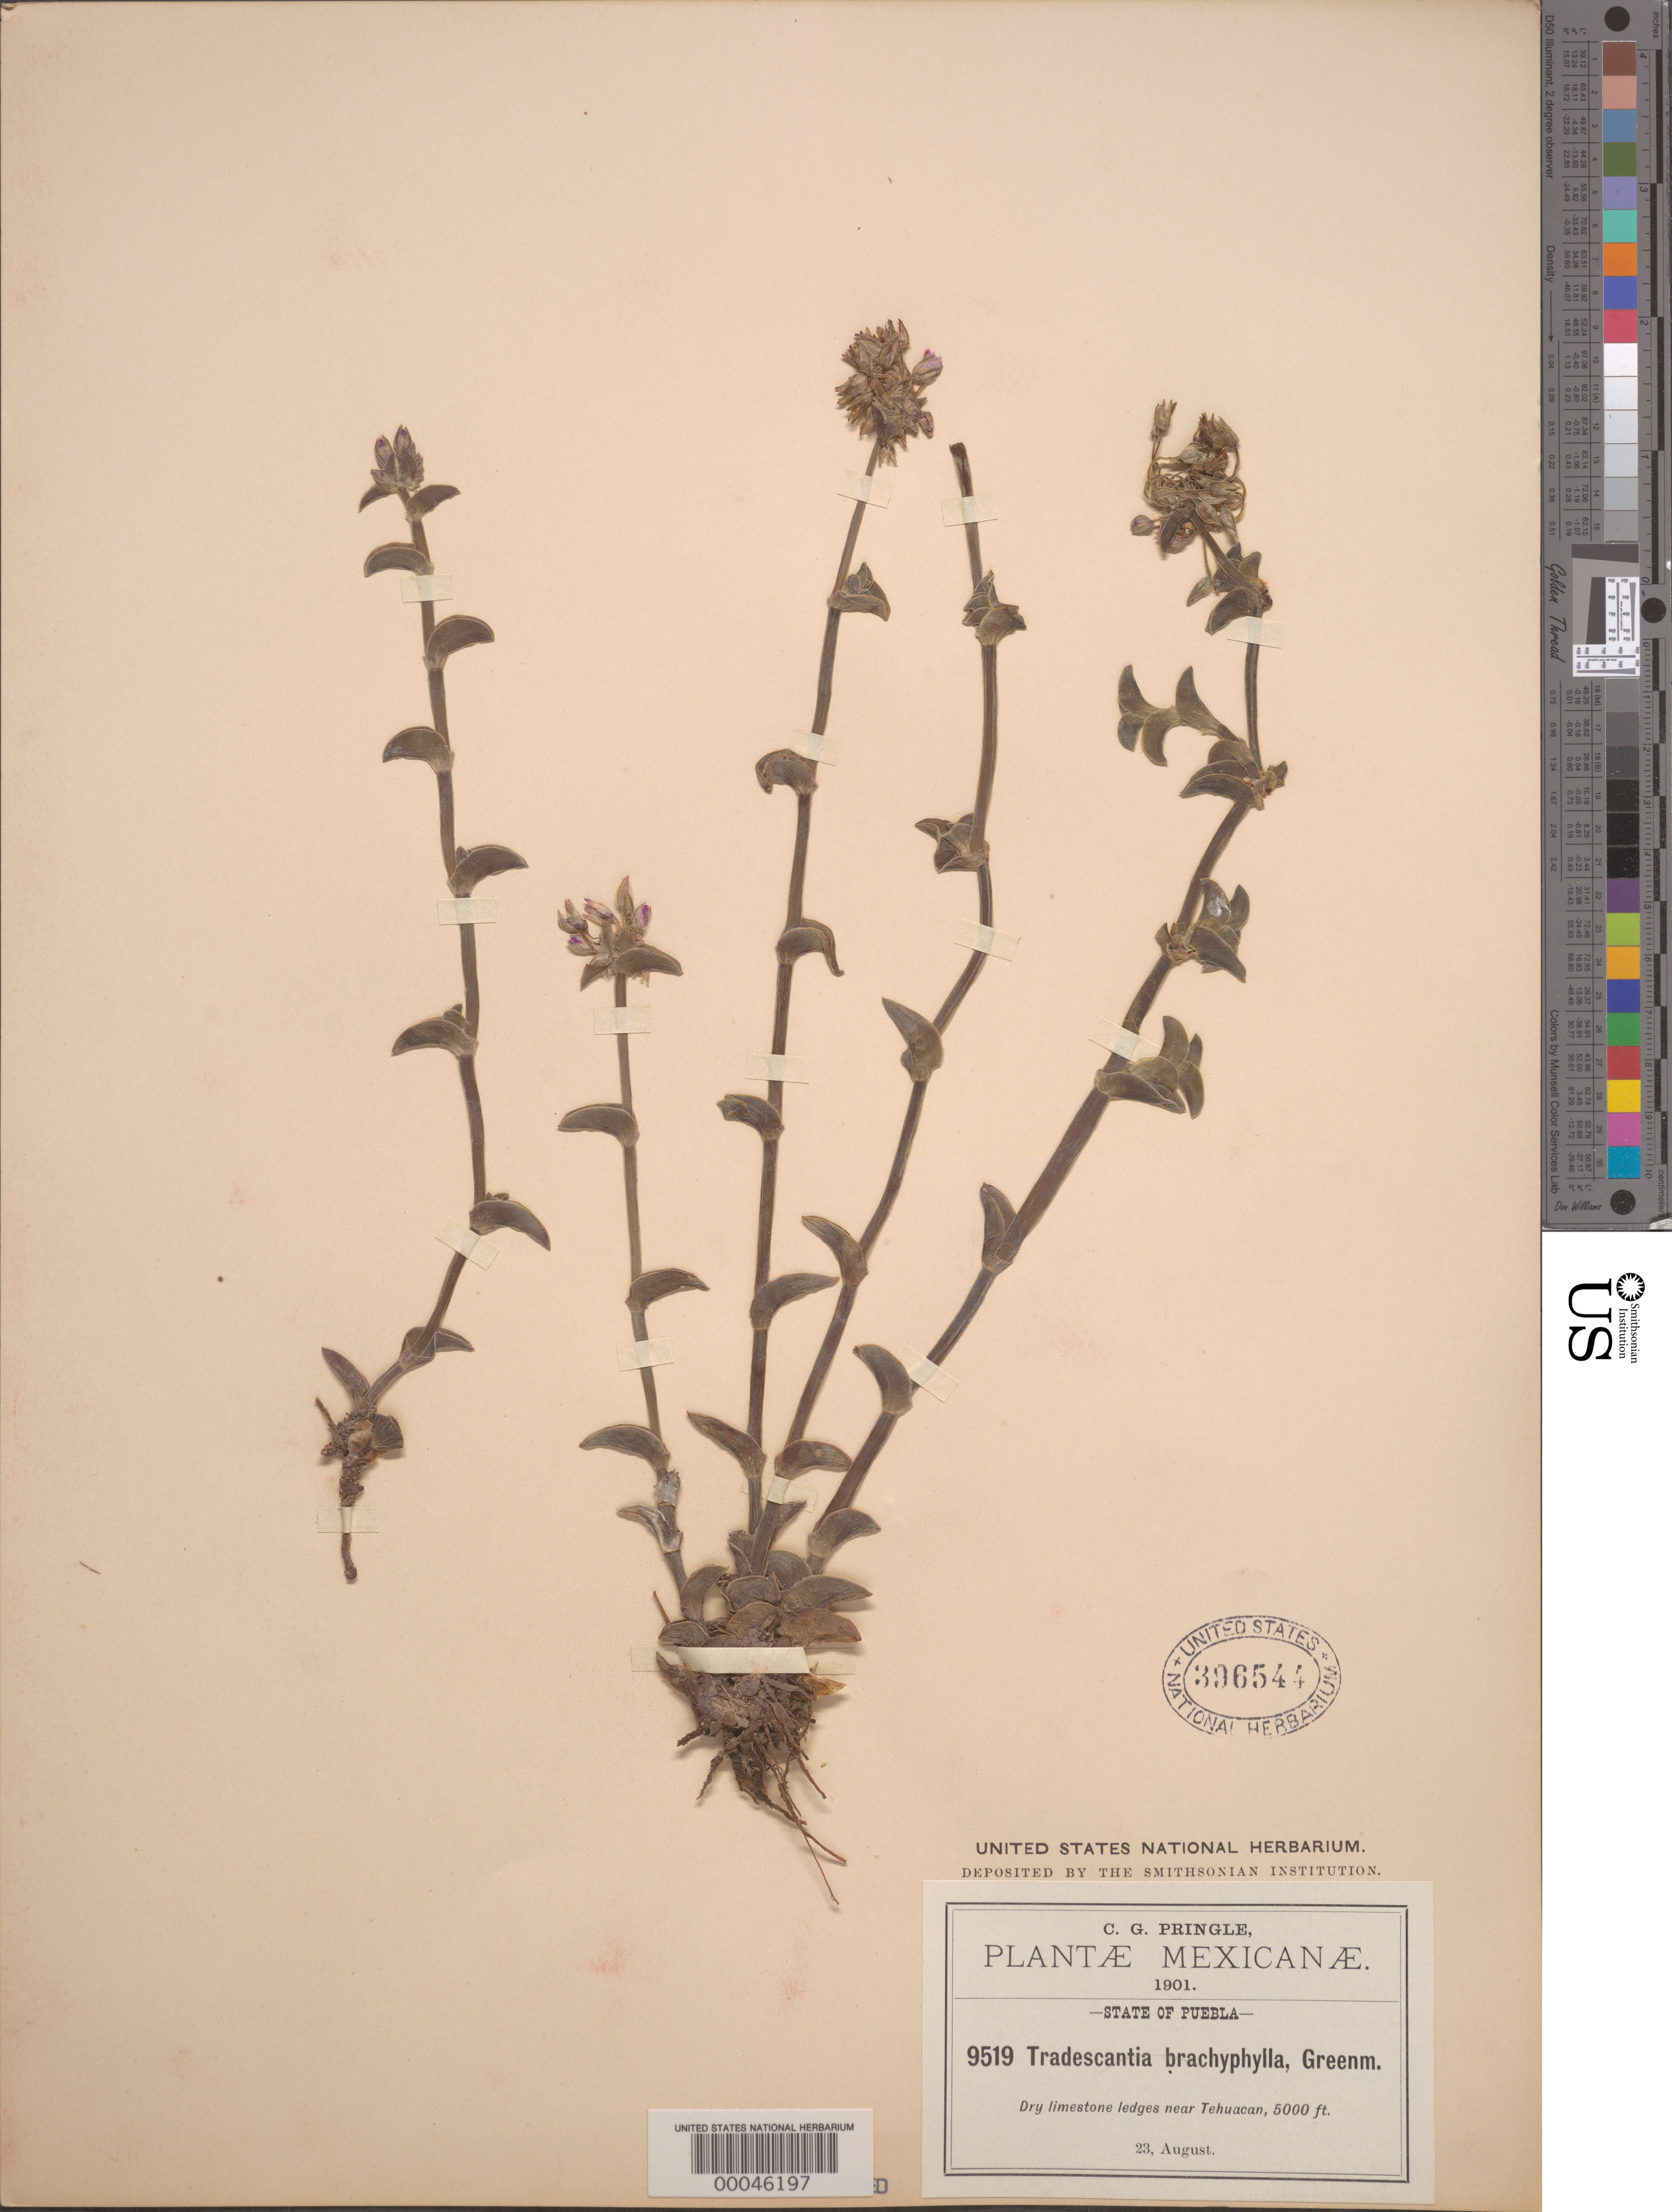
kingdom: Plantae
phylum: Tracheophyta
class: Liliopsida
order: Commelinales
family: Commelinaceae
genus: Callisia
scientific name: Callisia navicularis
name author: (Orteges) D.R. Hunt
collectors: C. G. Pringle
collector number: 9519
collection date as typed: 23 Aug 1901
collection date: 1901-08-23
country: Mexico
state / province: Puebla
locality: Near Tehuacan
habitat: Dry, limestone ledges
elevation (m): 1525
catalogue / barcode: US 396544